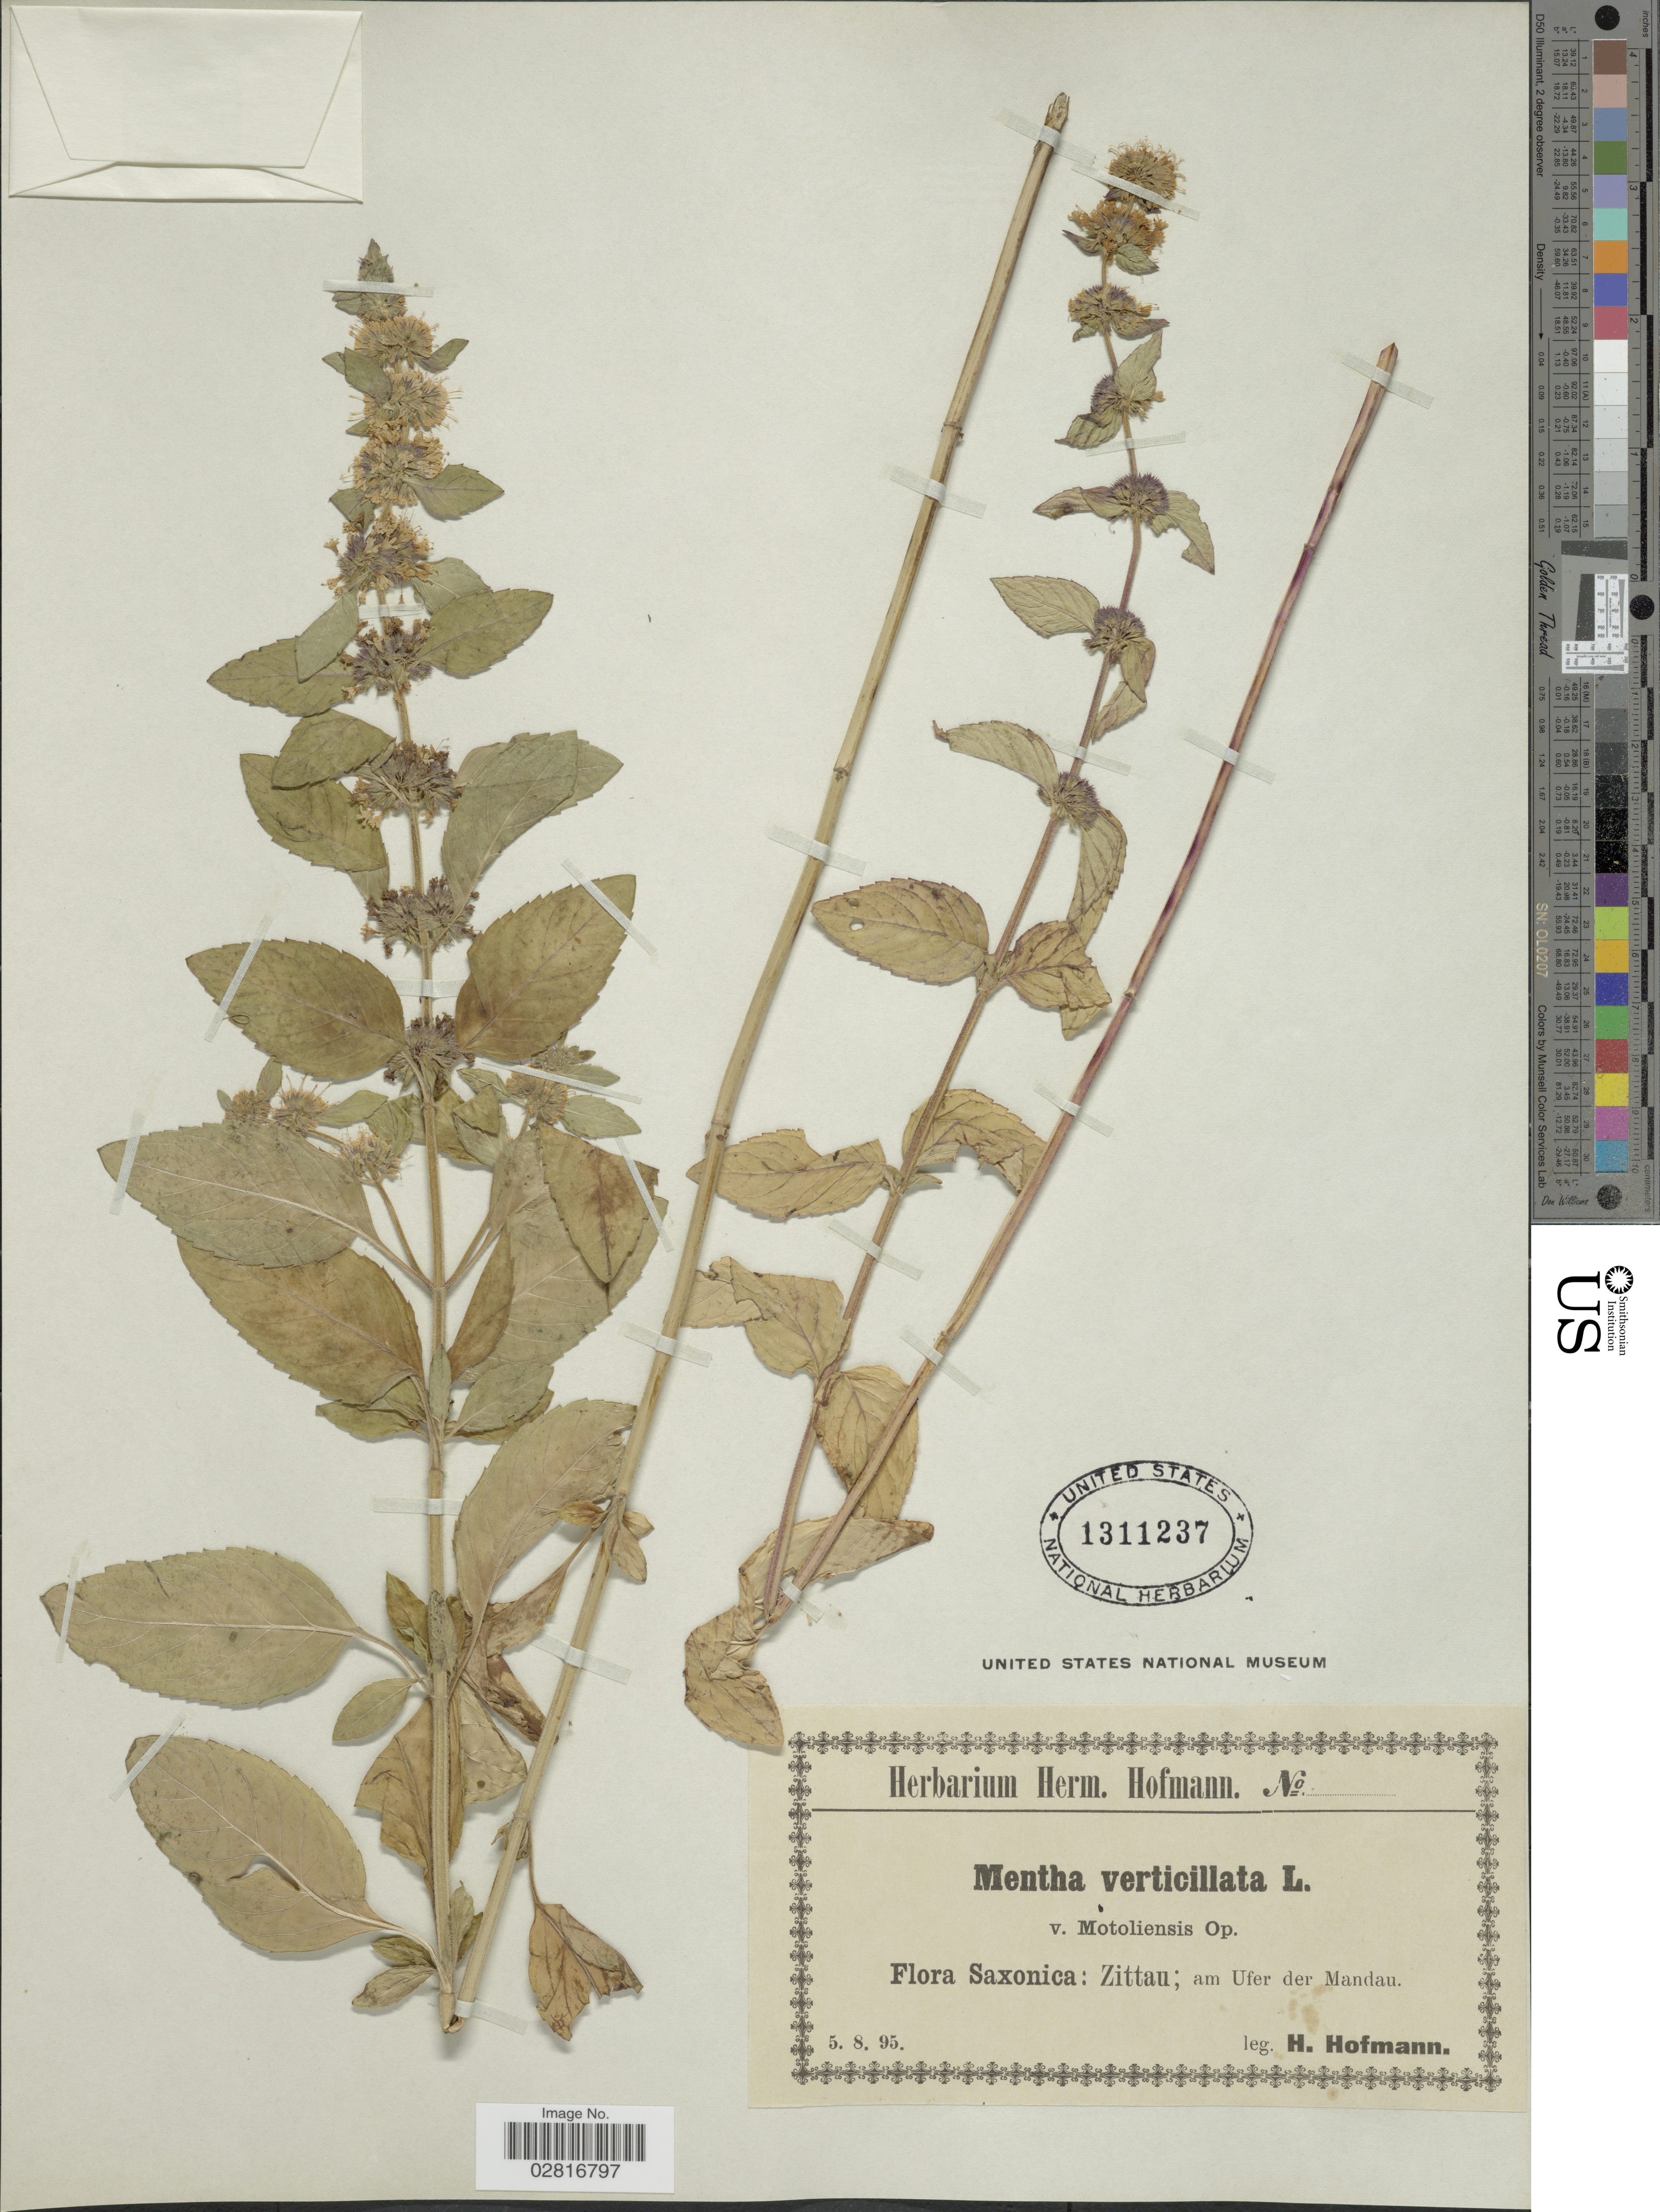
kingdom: Plantae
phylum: Tracheophyta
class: Magnoliopsida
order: Lamiales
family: Lamiaceae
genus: Mentha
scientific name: Mentha x verticillata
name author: L.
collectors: H. Hofmann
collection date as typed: Transcribed d/m/y: 5/8/95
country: Germany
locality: Saxonica: Zittau; am Ufer der Mandau.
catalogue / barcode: US 1311237